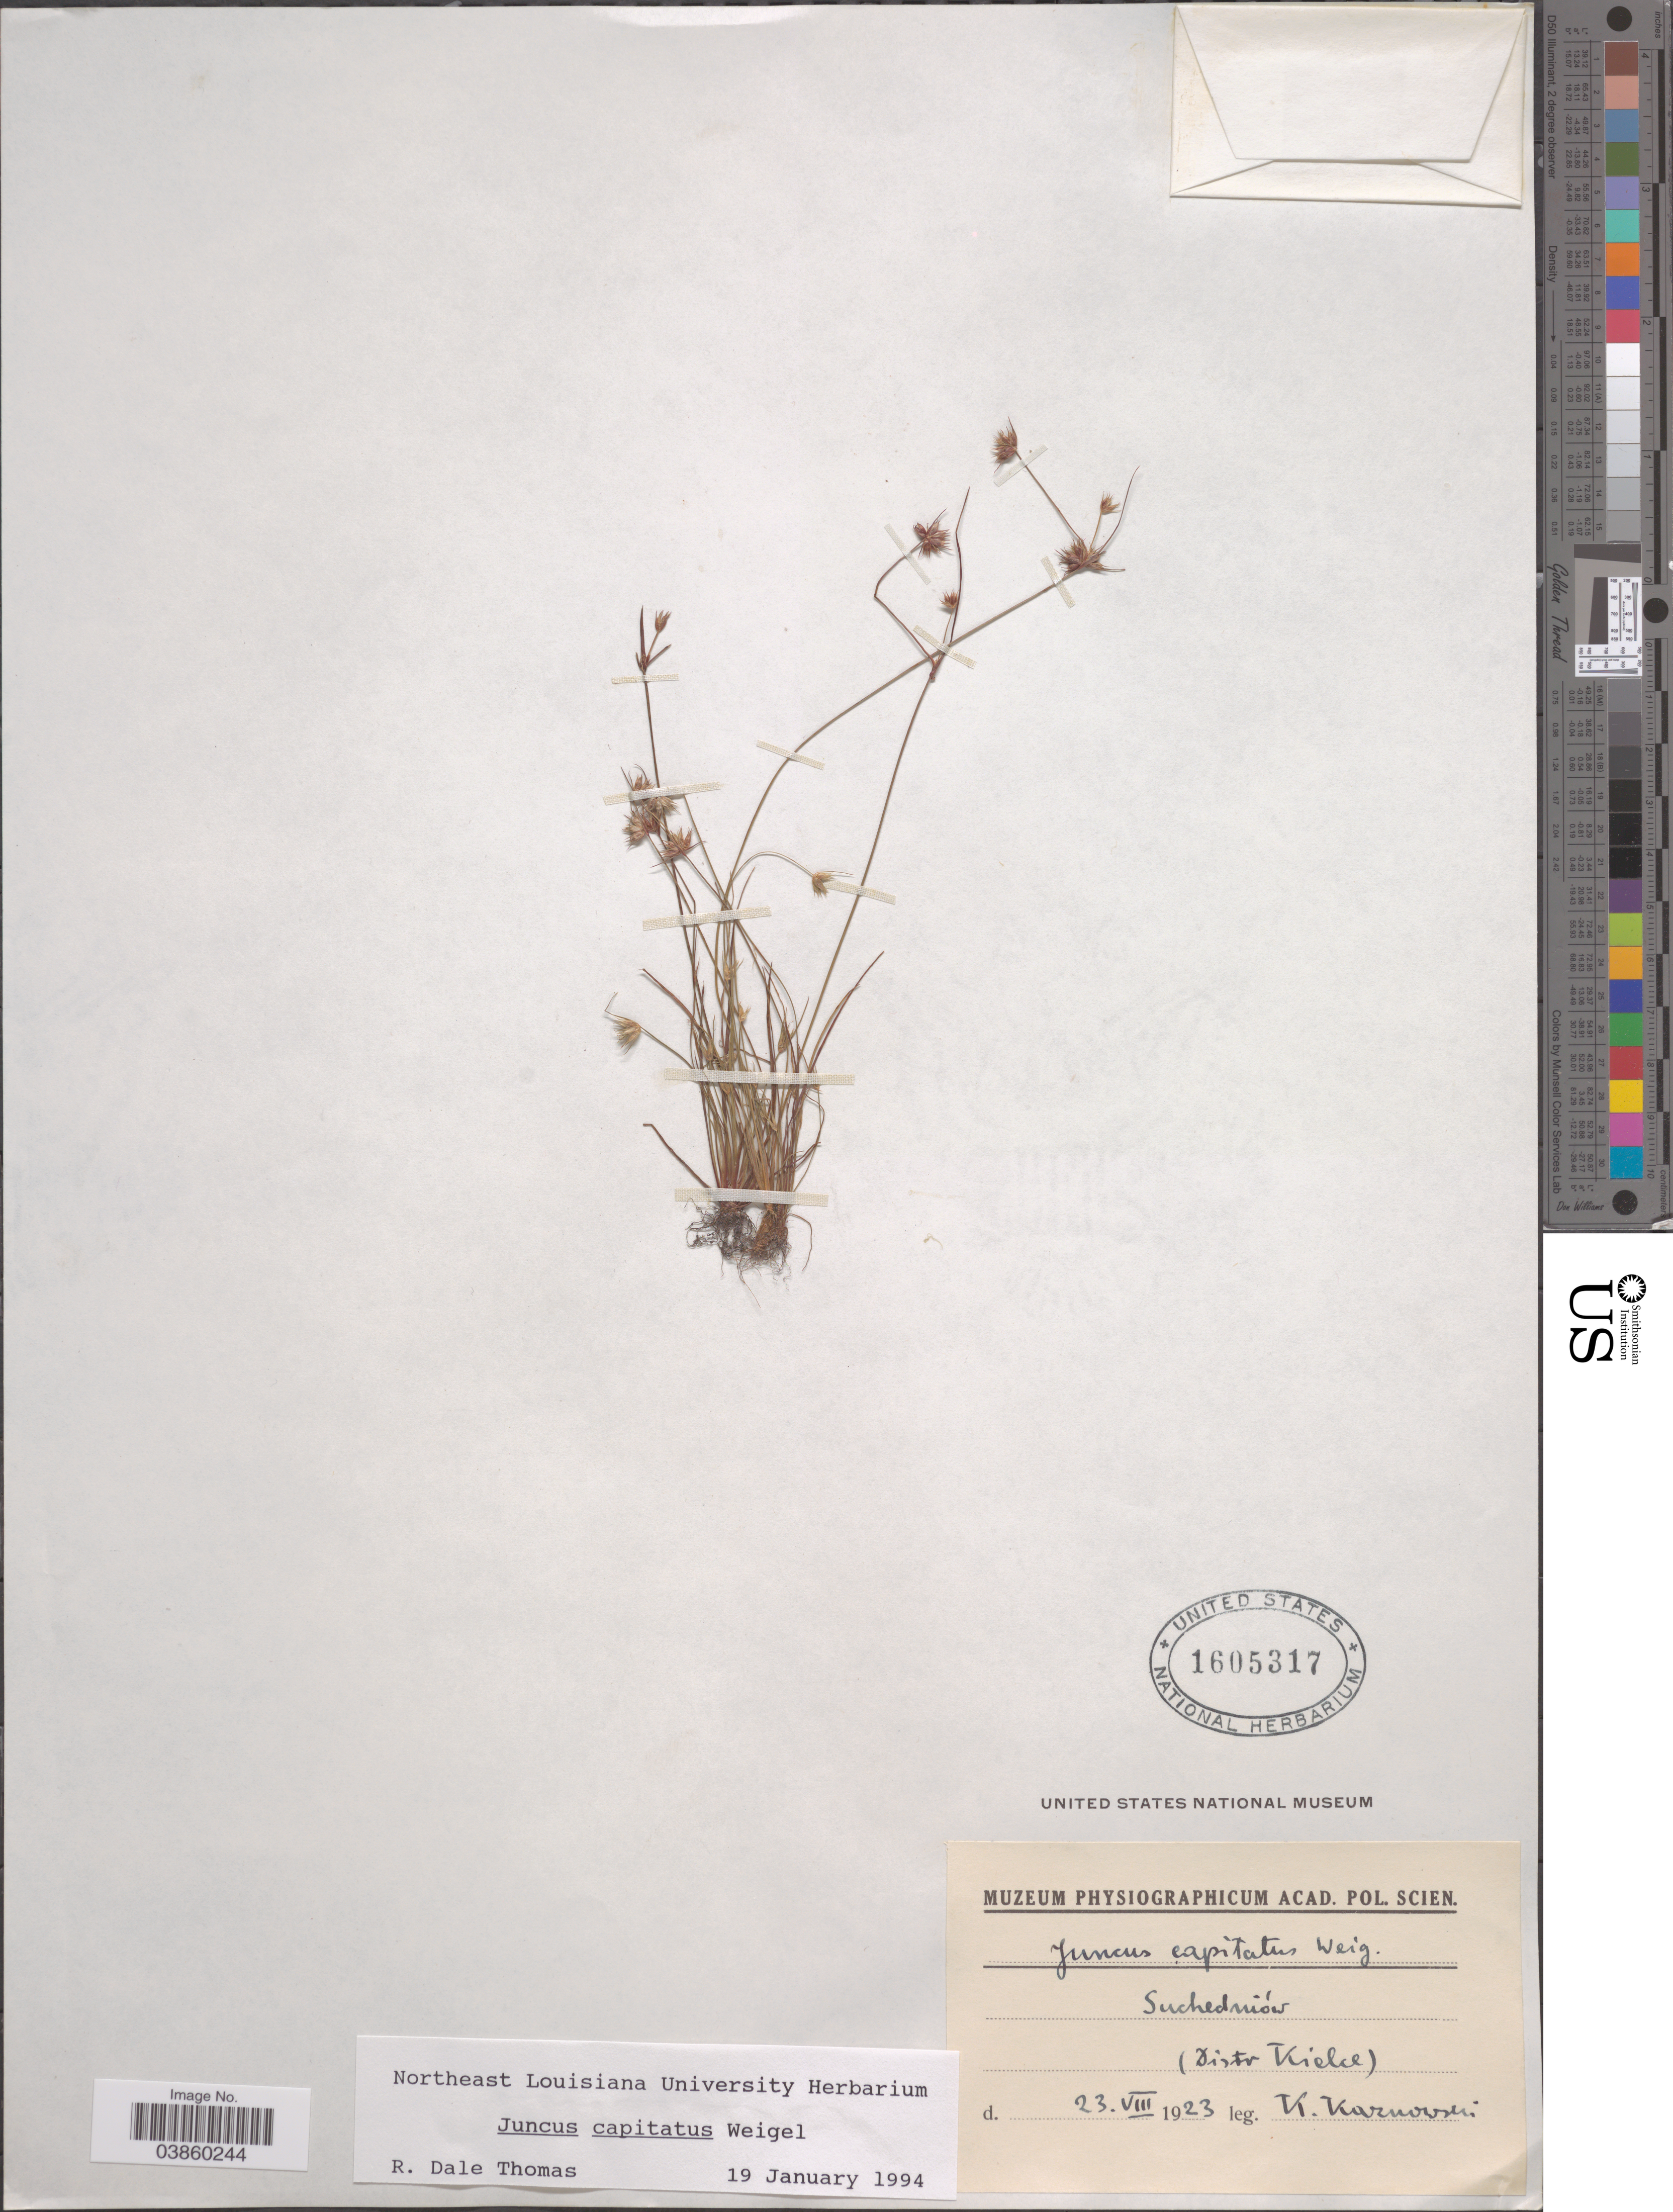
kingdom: Plantae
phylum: Tracheophyta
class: Liliopsida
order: Poales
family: Juncaceae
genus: Juncus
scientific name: Juncus capitatus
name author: Weigel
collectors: K. Kaznowski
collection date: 1923-08-23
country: Poland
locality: Suchedniów (Distr Kielce).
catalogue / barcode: US 1605317